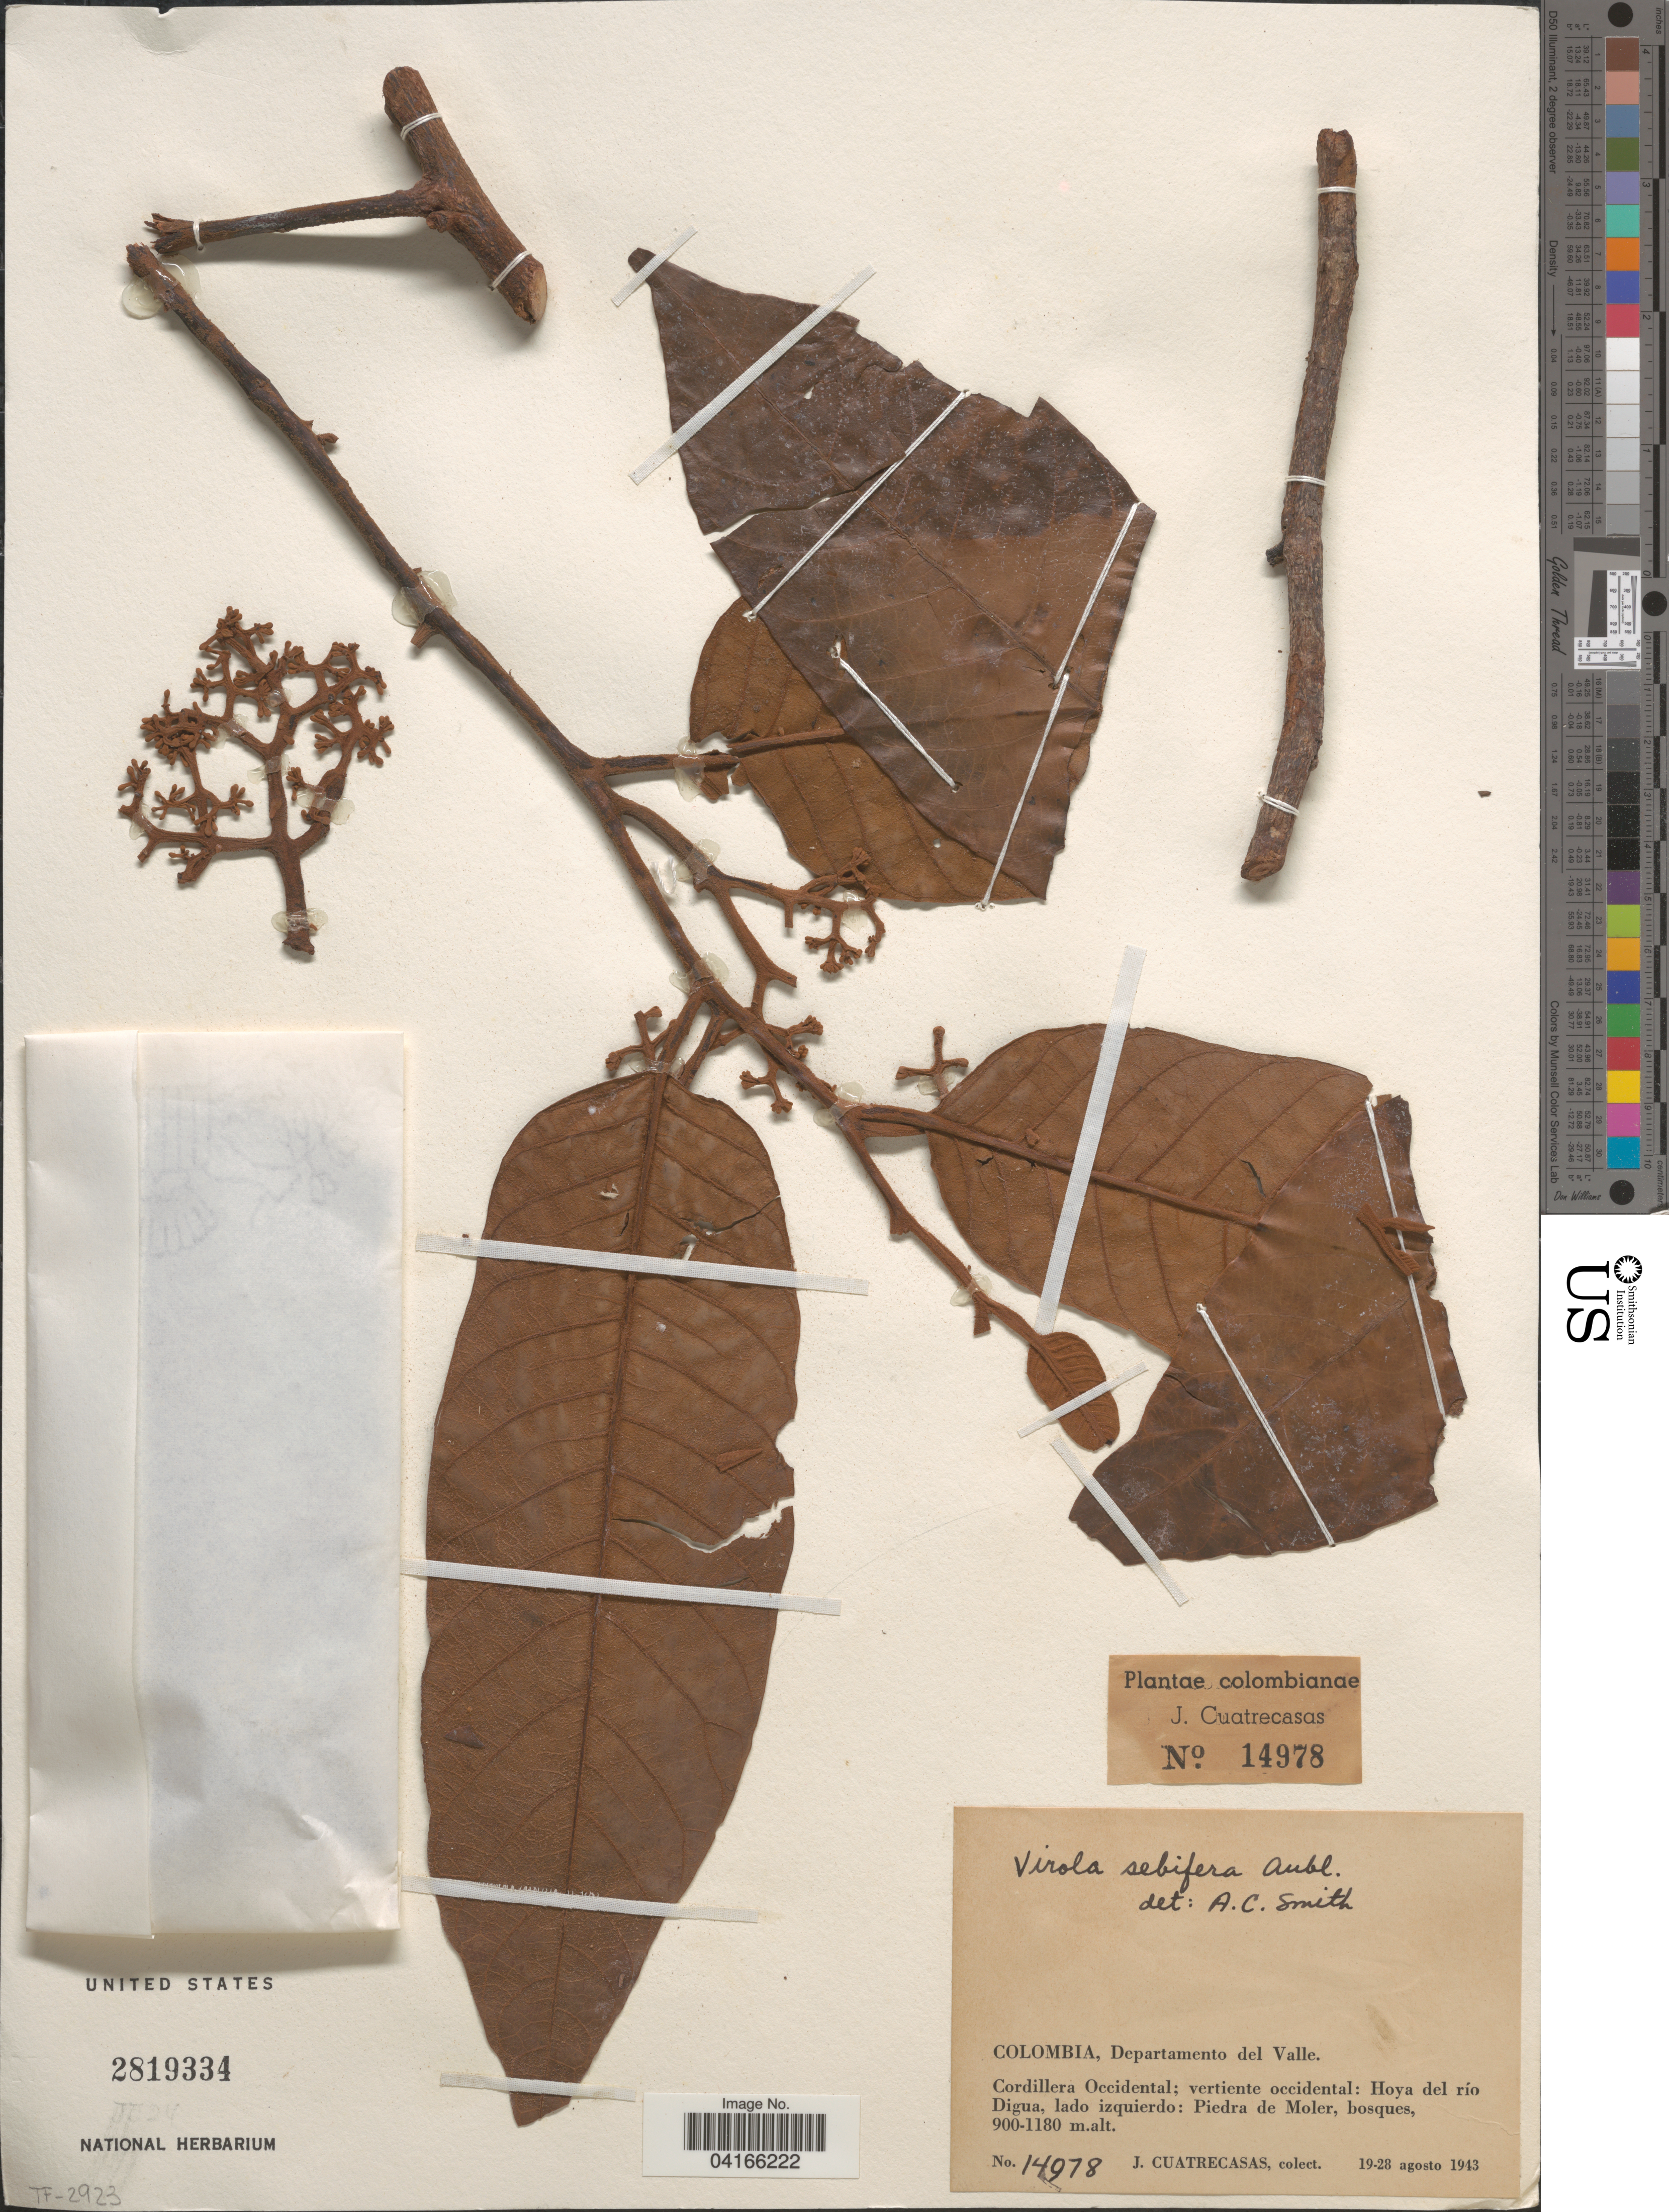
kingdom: Plantae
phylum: Tracheophyta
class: Magnoliopsida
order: Magnoliales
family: Myristicaceae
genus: Virola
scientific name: Virola sebifera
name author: Aubl.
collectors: J. Cuatrecasas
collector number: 14978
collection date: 1943-08-19/1943-08-28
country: Colombia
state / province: Valle del Cauca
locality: Departamento del Valle. Cordillera Occidental; vertiente occidental; Hoya del río Digua, lado izquierdo: Piedra de Moler.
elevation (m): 900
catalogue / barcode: US 2819334